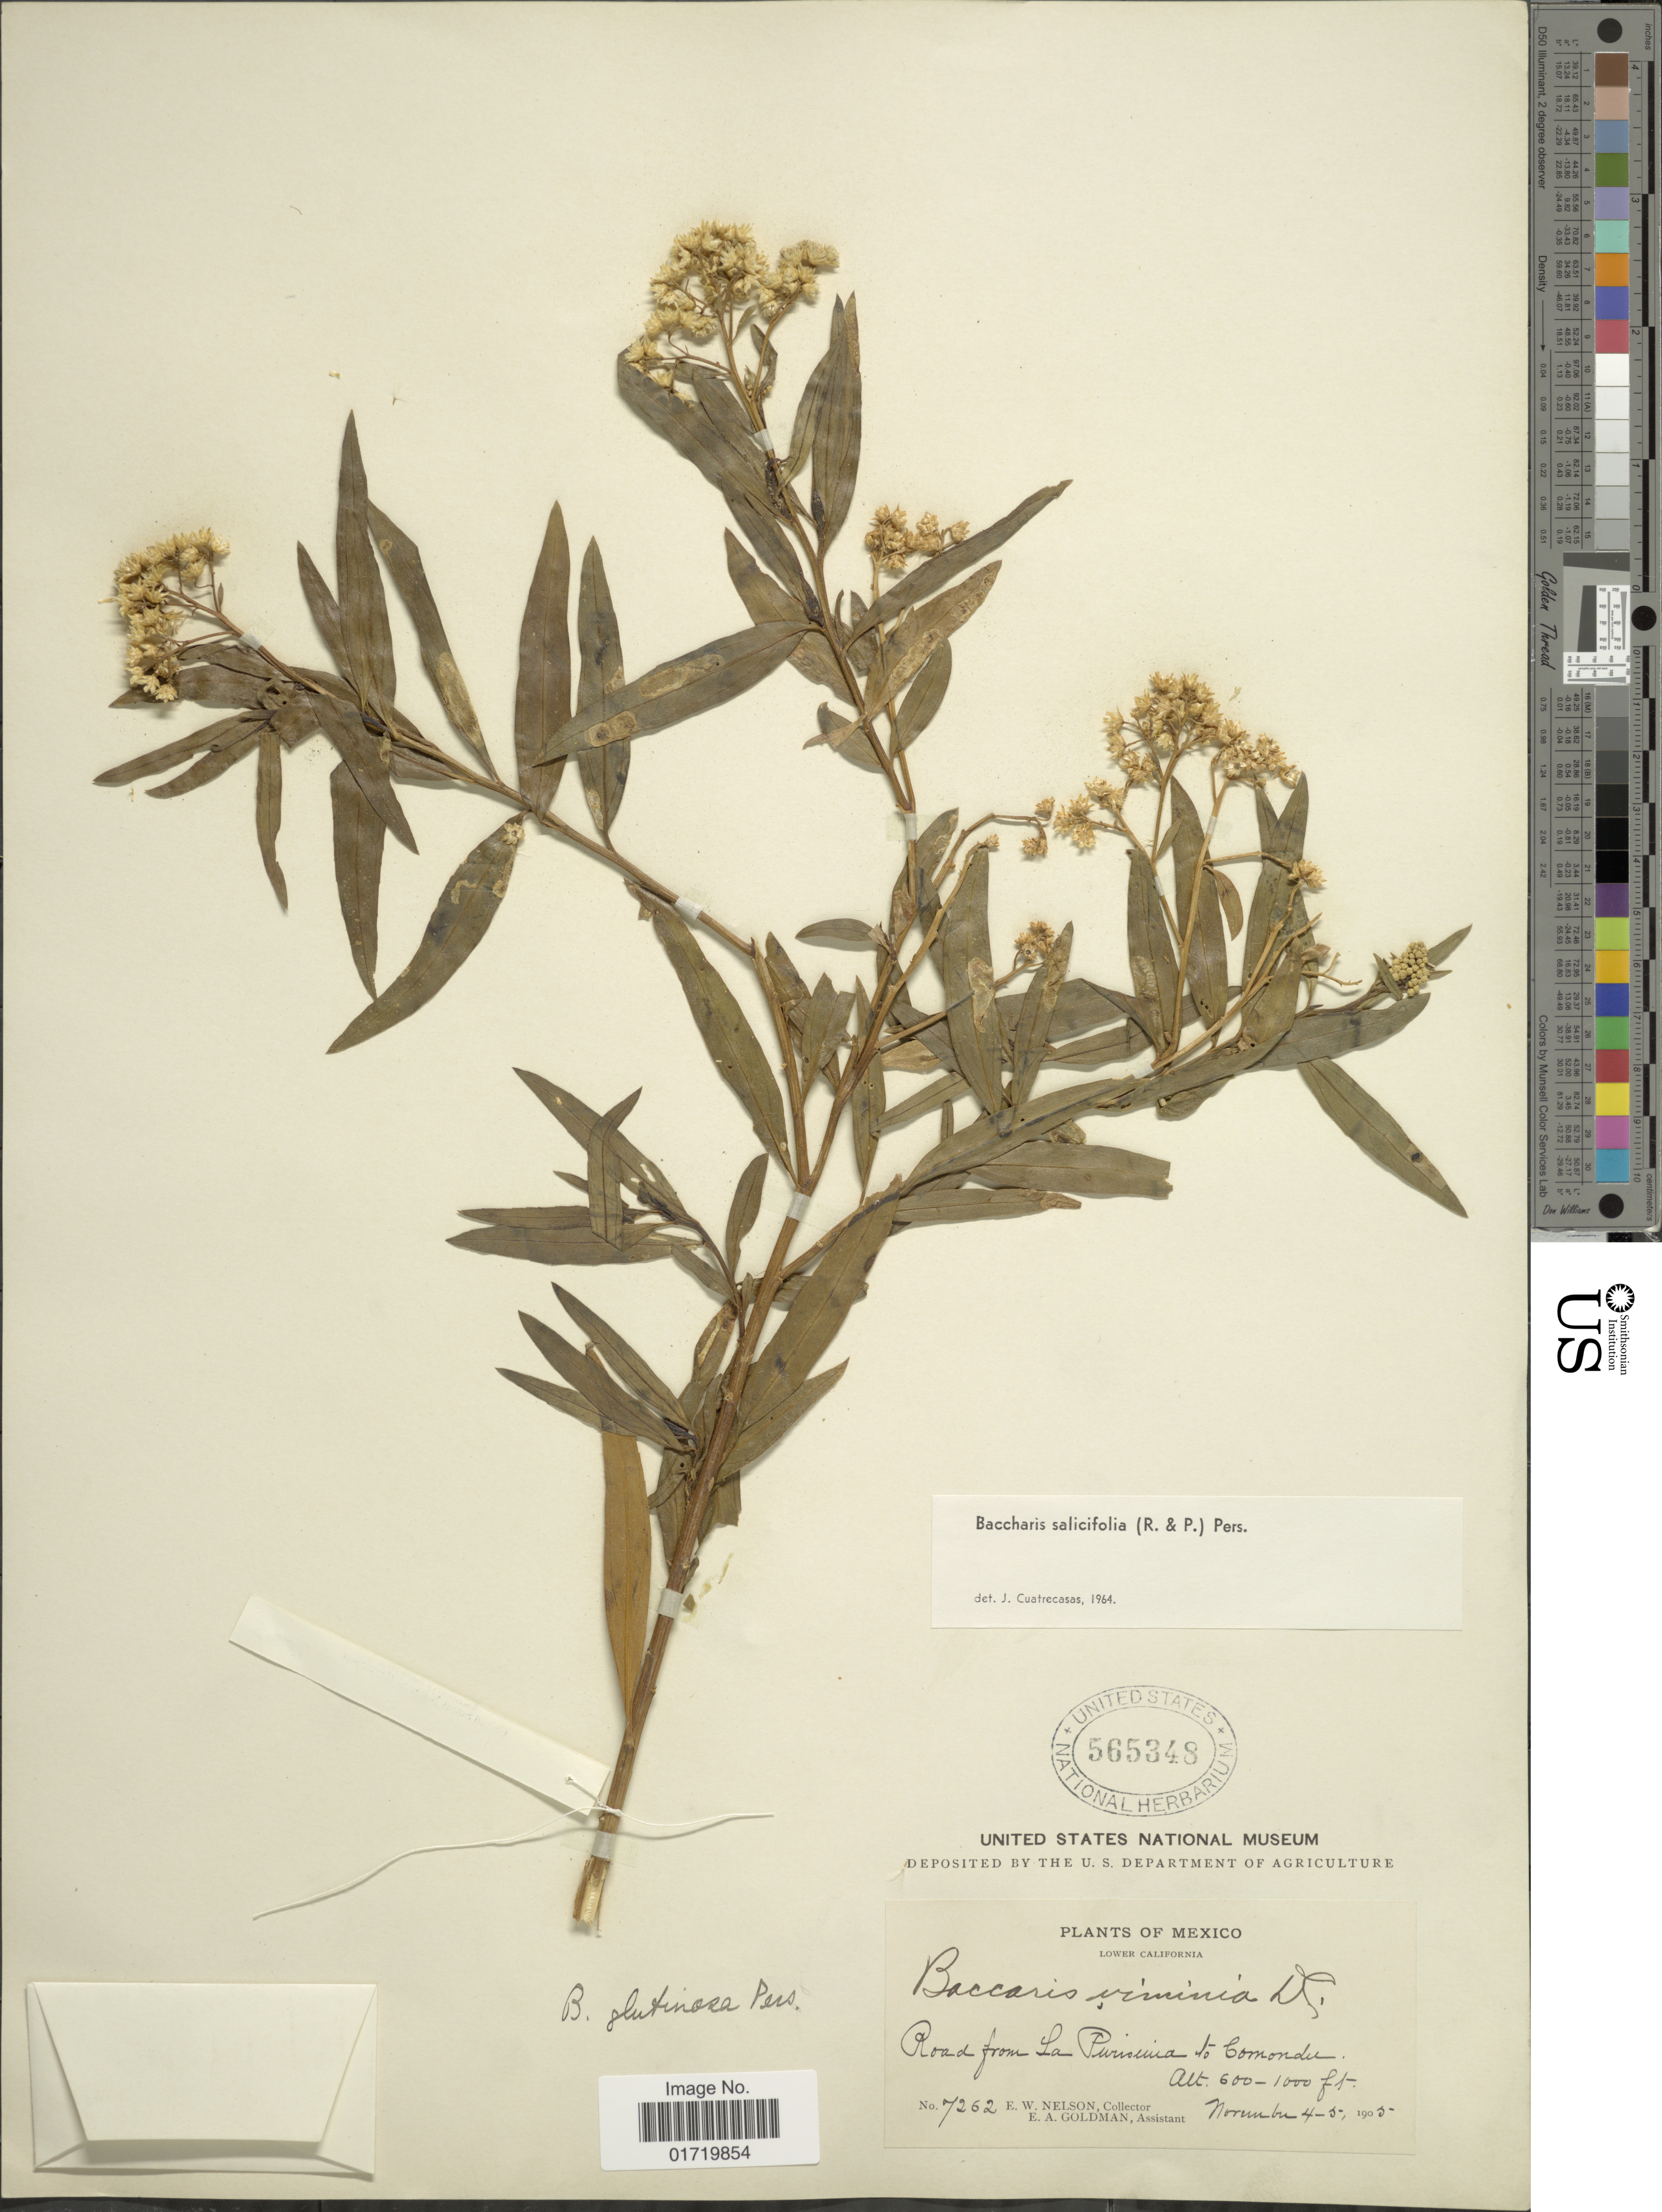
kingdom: Plantae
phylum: Tracheophyta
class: Magnoliopsida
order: Asterales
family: Asteraceae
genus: Baccharis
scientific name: Baccharis salicifolia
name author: (Ruiz & Pav.) Pers.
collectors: E. W. Nelson & E. A. Goldman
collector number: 7262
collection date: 1905-11-04/1905-11-05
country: Mexico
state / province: Baja California Sur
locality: Lower California, road from La Puriscuia to Comondu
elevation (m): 183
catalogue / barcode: US 565348